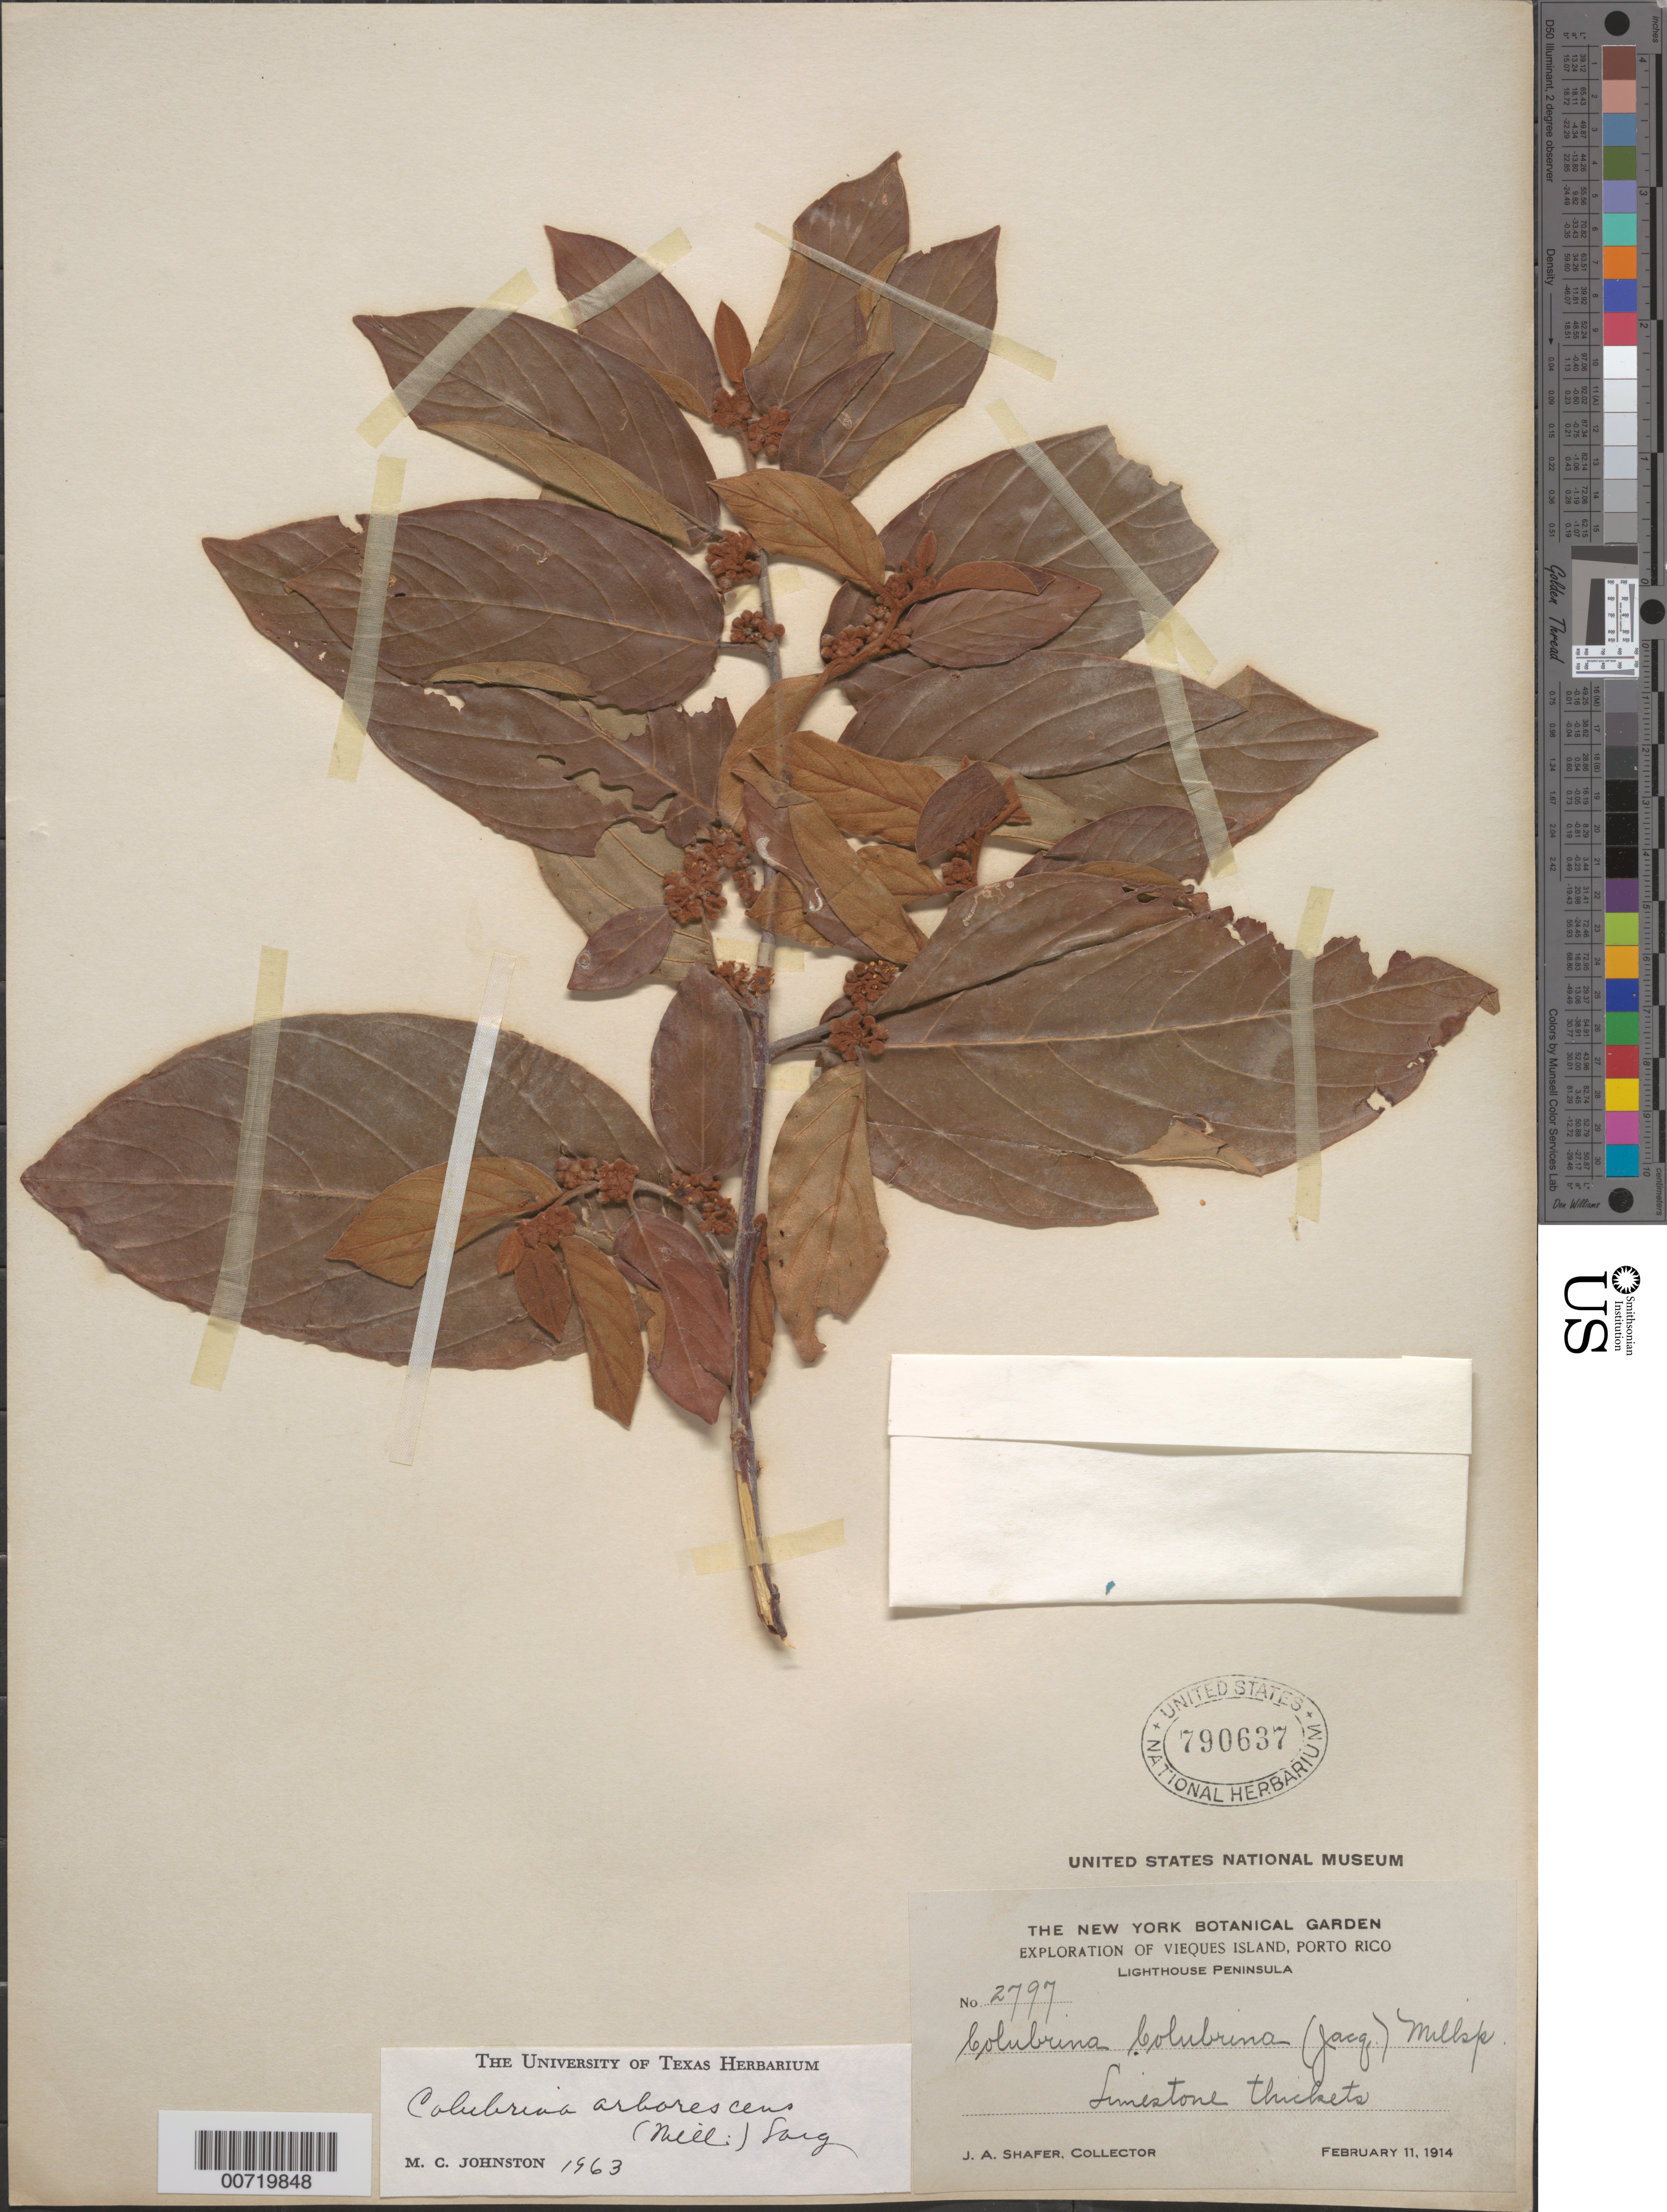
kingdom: Plantae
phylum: Tracheophyta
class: Magnoliopsida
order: Rosales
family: Rhamnaceae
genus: Colubrina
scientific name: Colubrina arborescens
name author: (Mill.) Sarg.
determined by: Johnston, Marshall C.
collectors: J. A. Shafer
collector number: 2797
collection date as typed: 11 Feb 1914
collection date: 1914-02-11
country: Puerto Rico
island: Vieques I.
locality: Lighthouse Peninsula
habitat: Limestone thickets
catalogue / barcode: US 790637